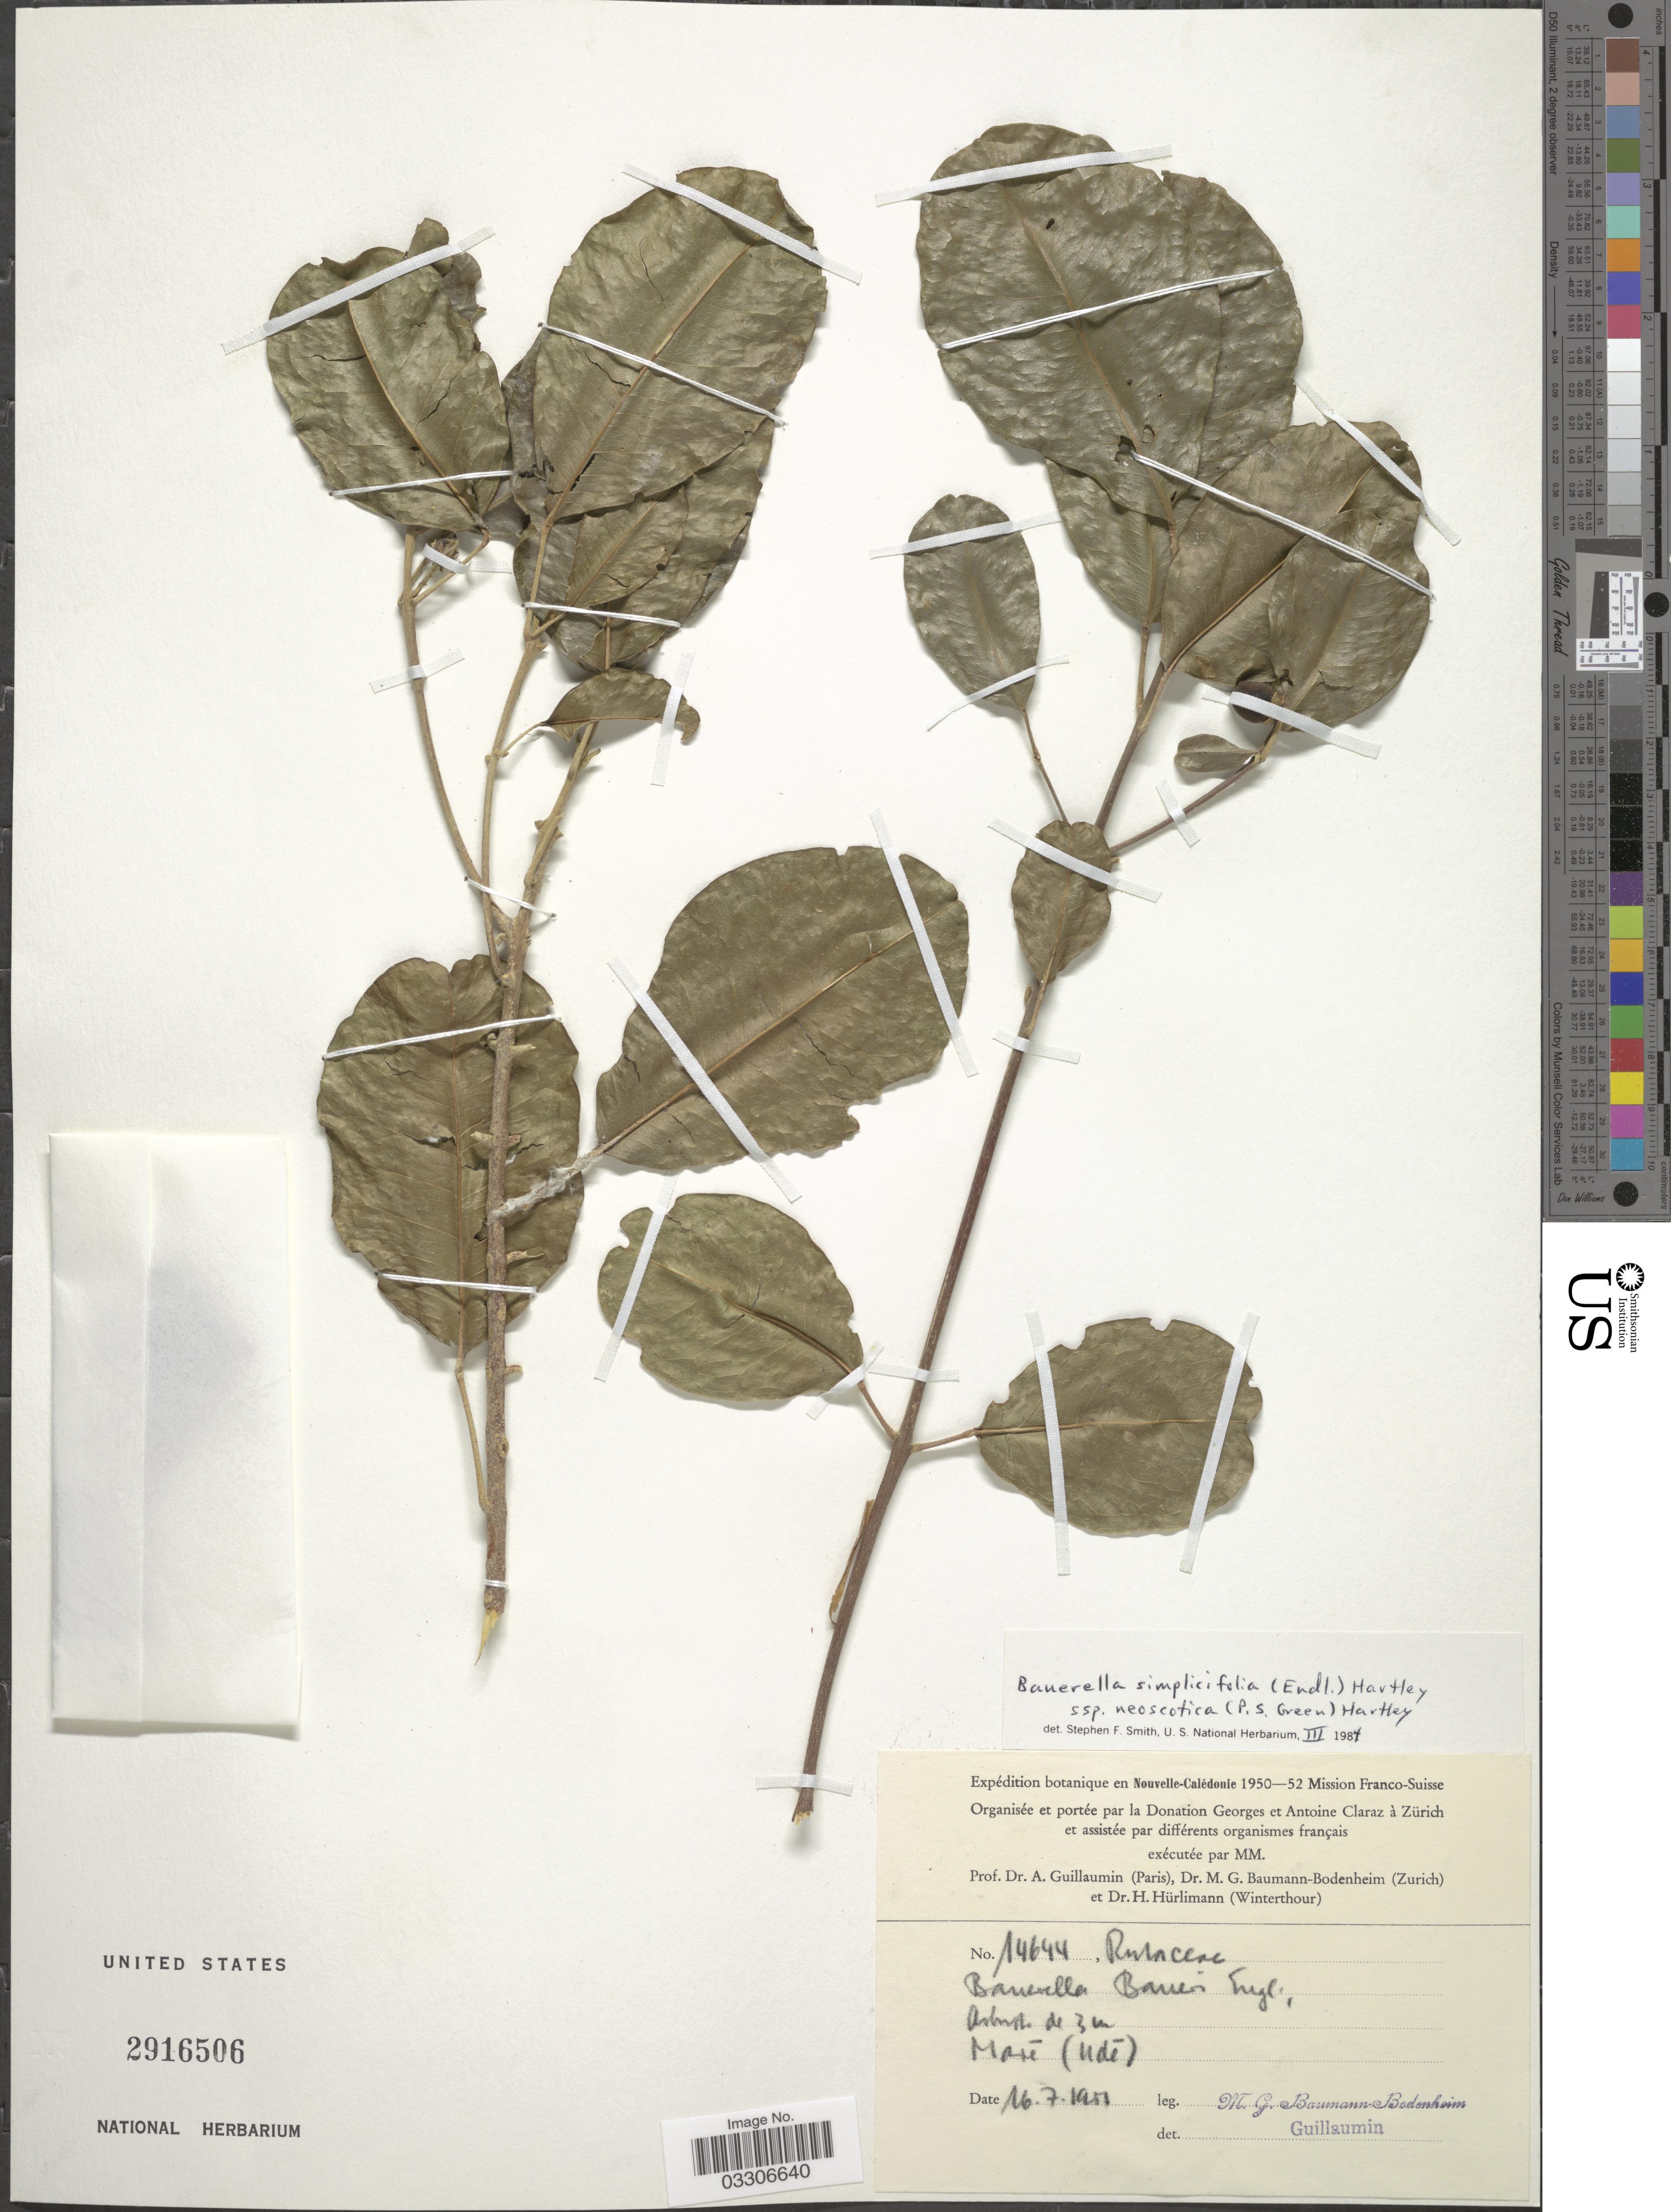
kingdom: Plantae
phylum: Tracheophyta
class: Magnoliopsida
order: Sapindales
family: Rutaceae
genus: Sarcomelicope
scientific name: Sarcomelicope simplicifolia subsp. neoscotica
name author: (McGill. & P.S. Green) T.G. Hartley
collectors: M. G. Baumann-Bodenheim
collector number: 14644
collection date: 1951-07-16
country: New Caledonia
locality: Nouvelle-Calédonie. Maré (ude [interpreted]).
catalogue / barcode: US 2916506